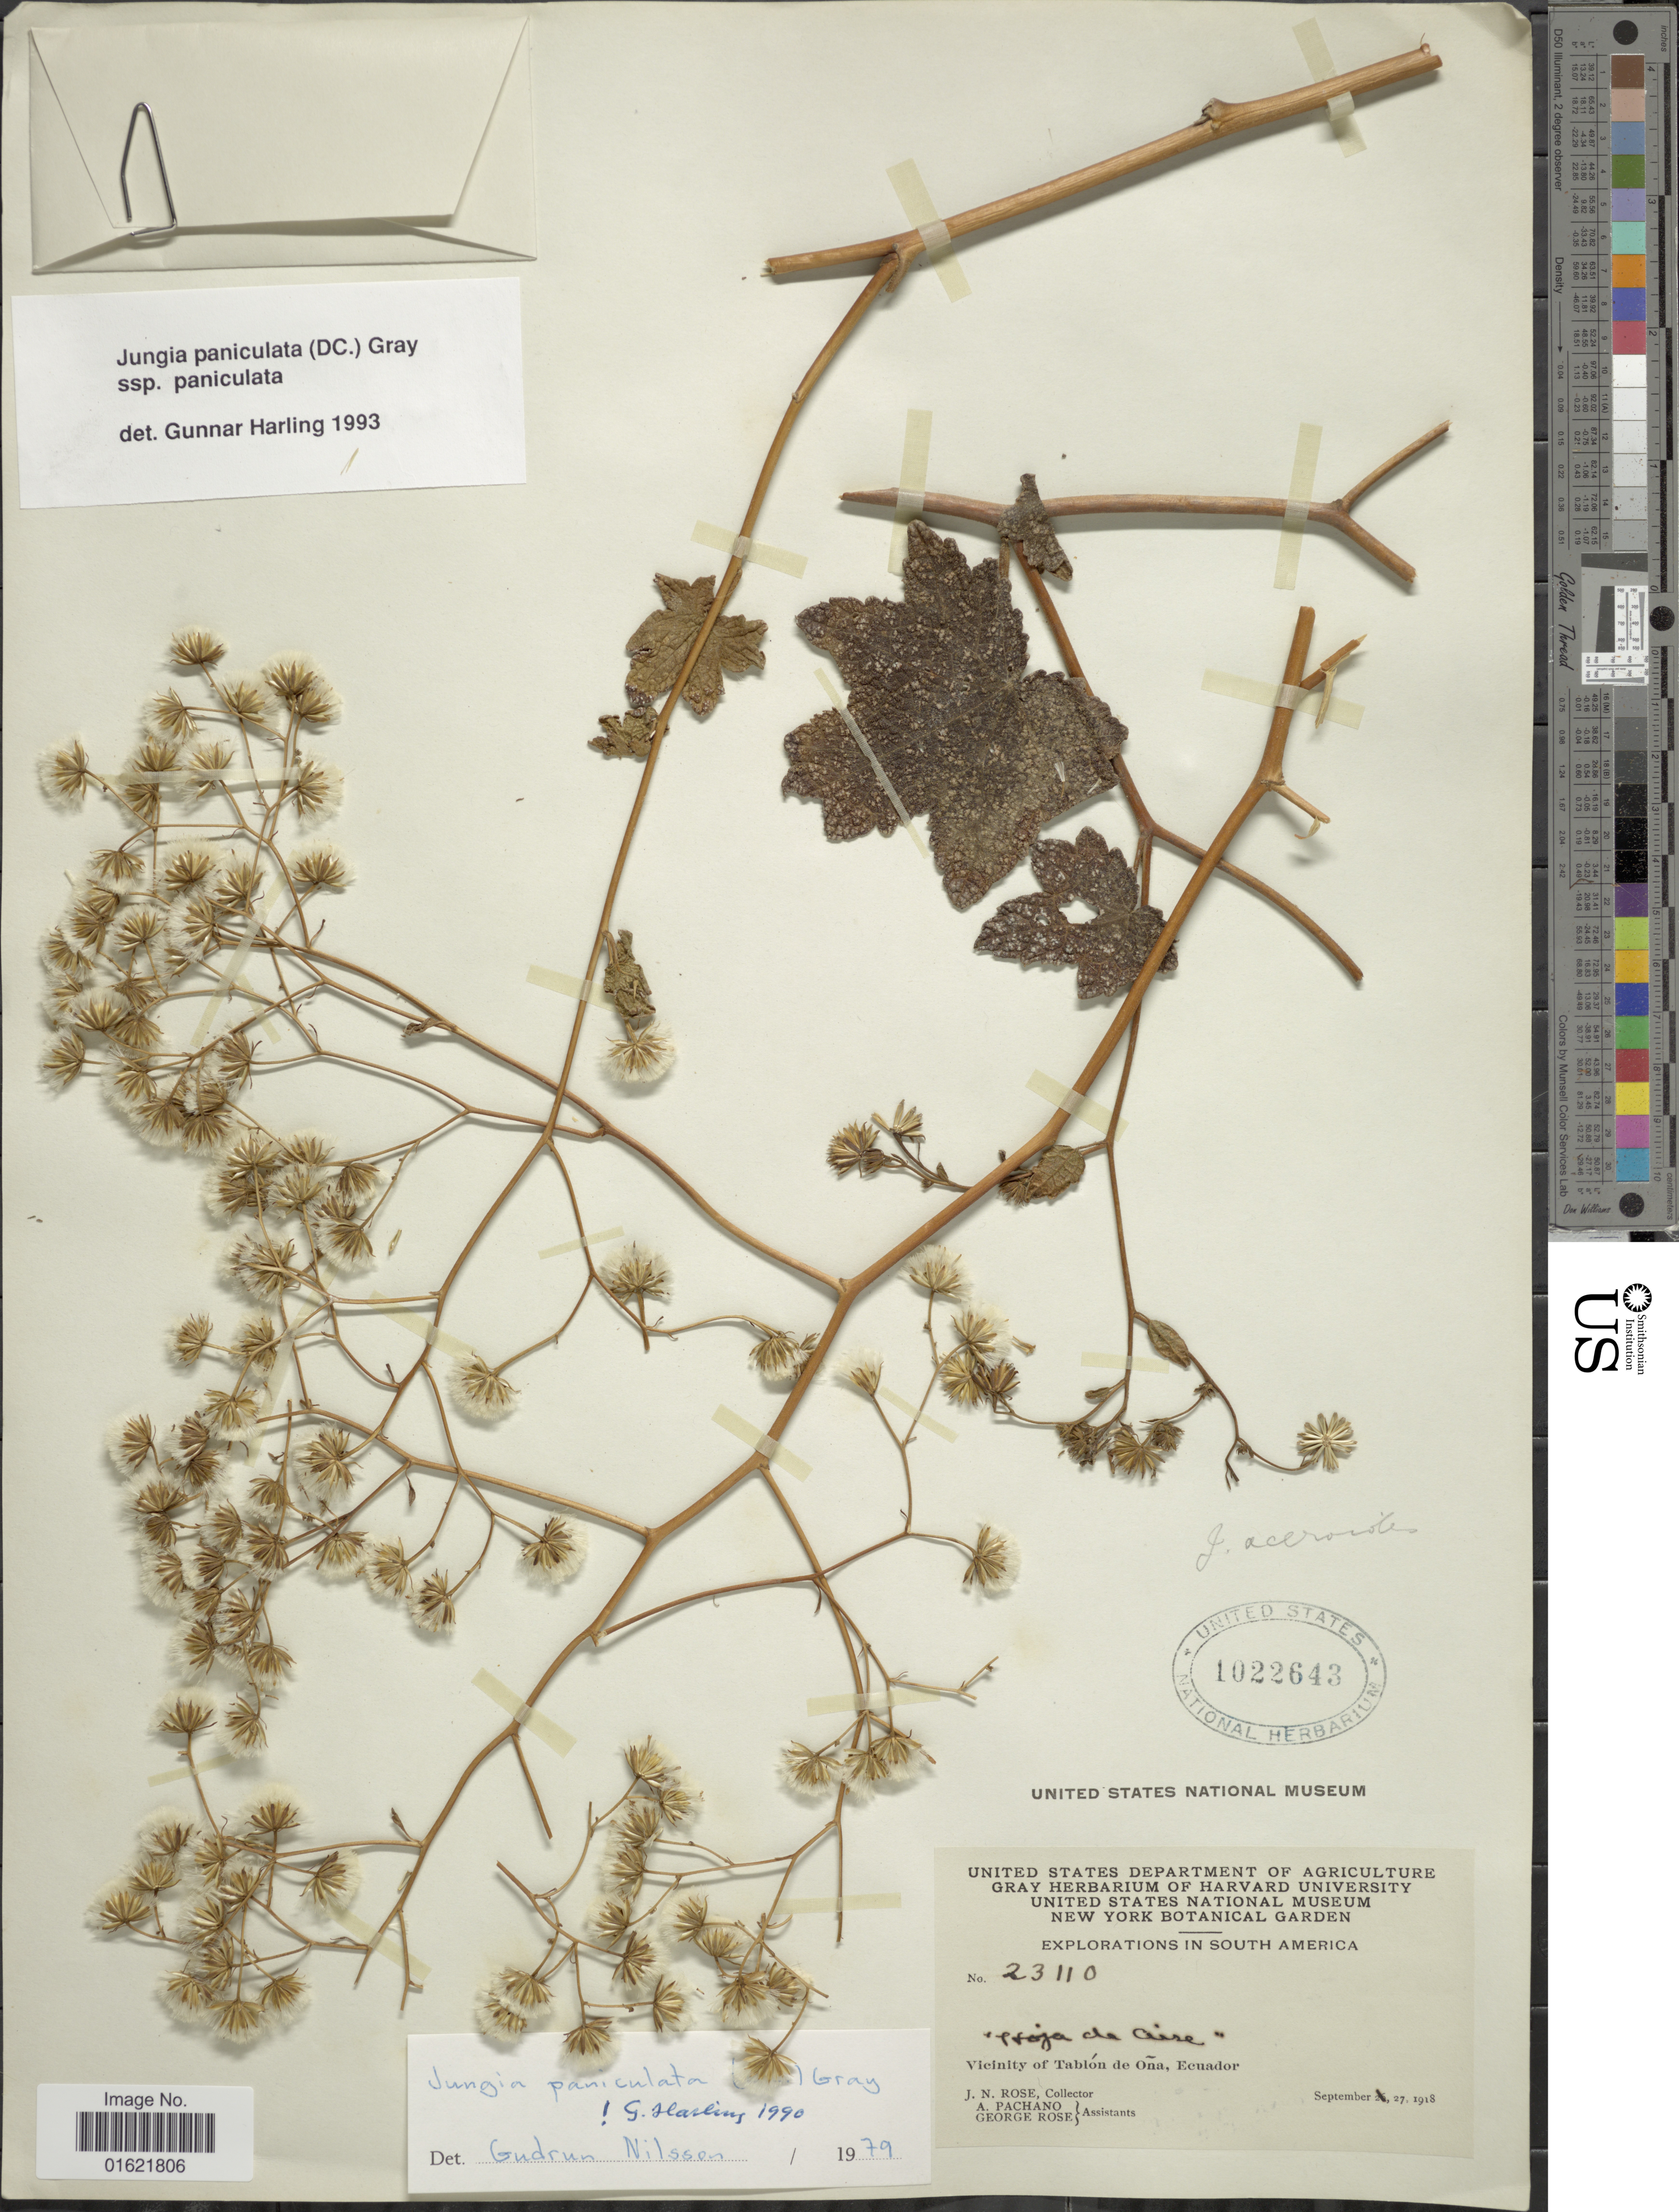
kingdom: Plantae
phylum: Tracheophyta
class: Magnoliopsida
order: Asterales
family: Asteraceae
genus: Jungia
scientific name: Jungia paniculata subsp. paniculata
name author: (DC.) A. Gray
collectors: J. N. Rose, A. Pachano & G. Rose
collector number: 23110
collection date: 1918-09-27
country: Ecuador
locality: Hoja de Aize, Vicinity of Tablon de Ona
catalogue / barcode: US 1022643